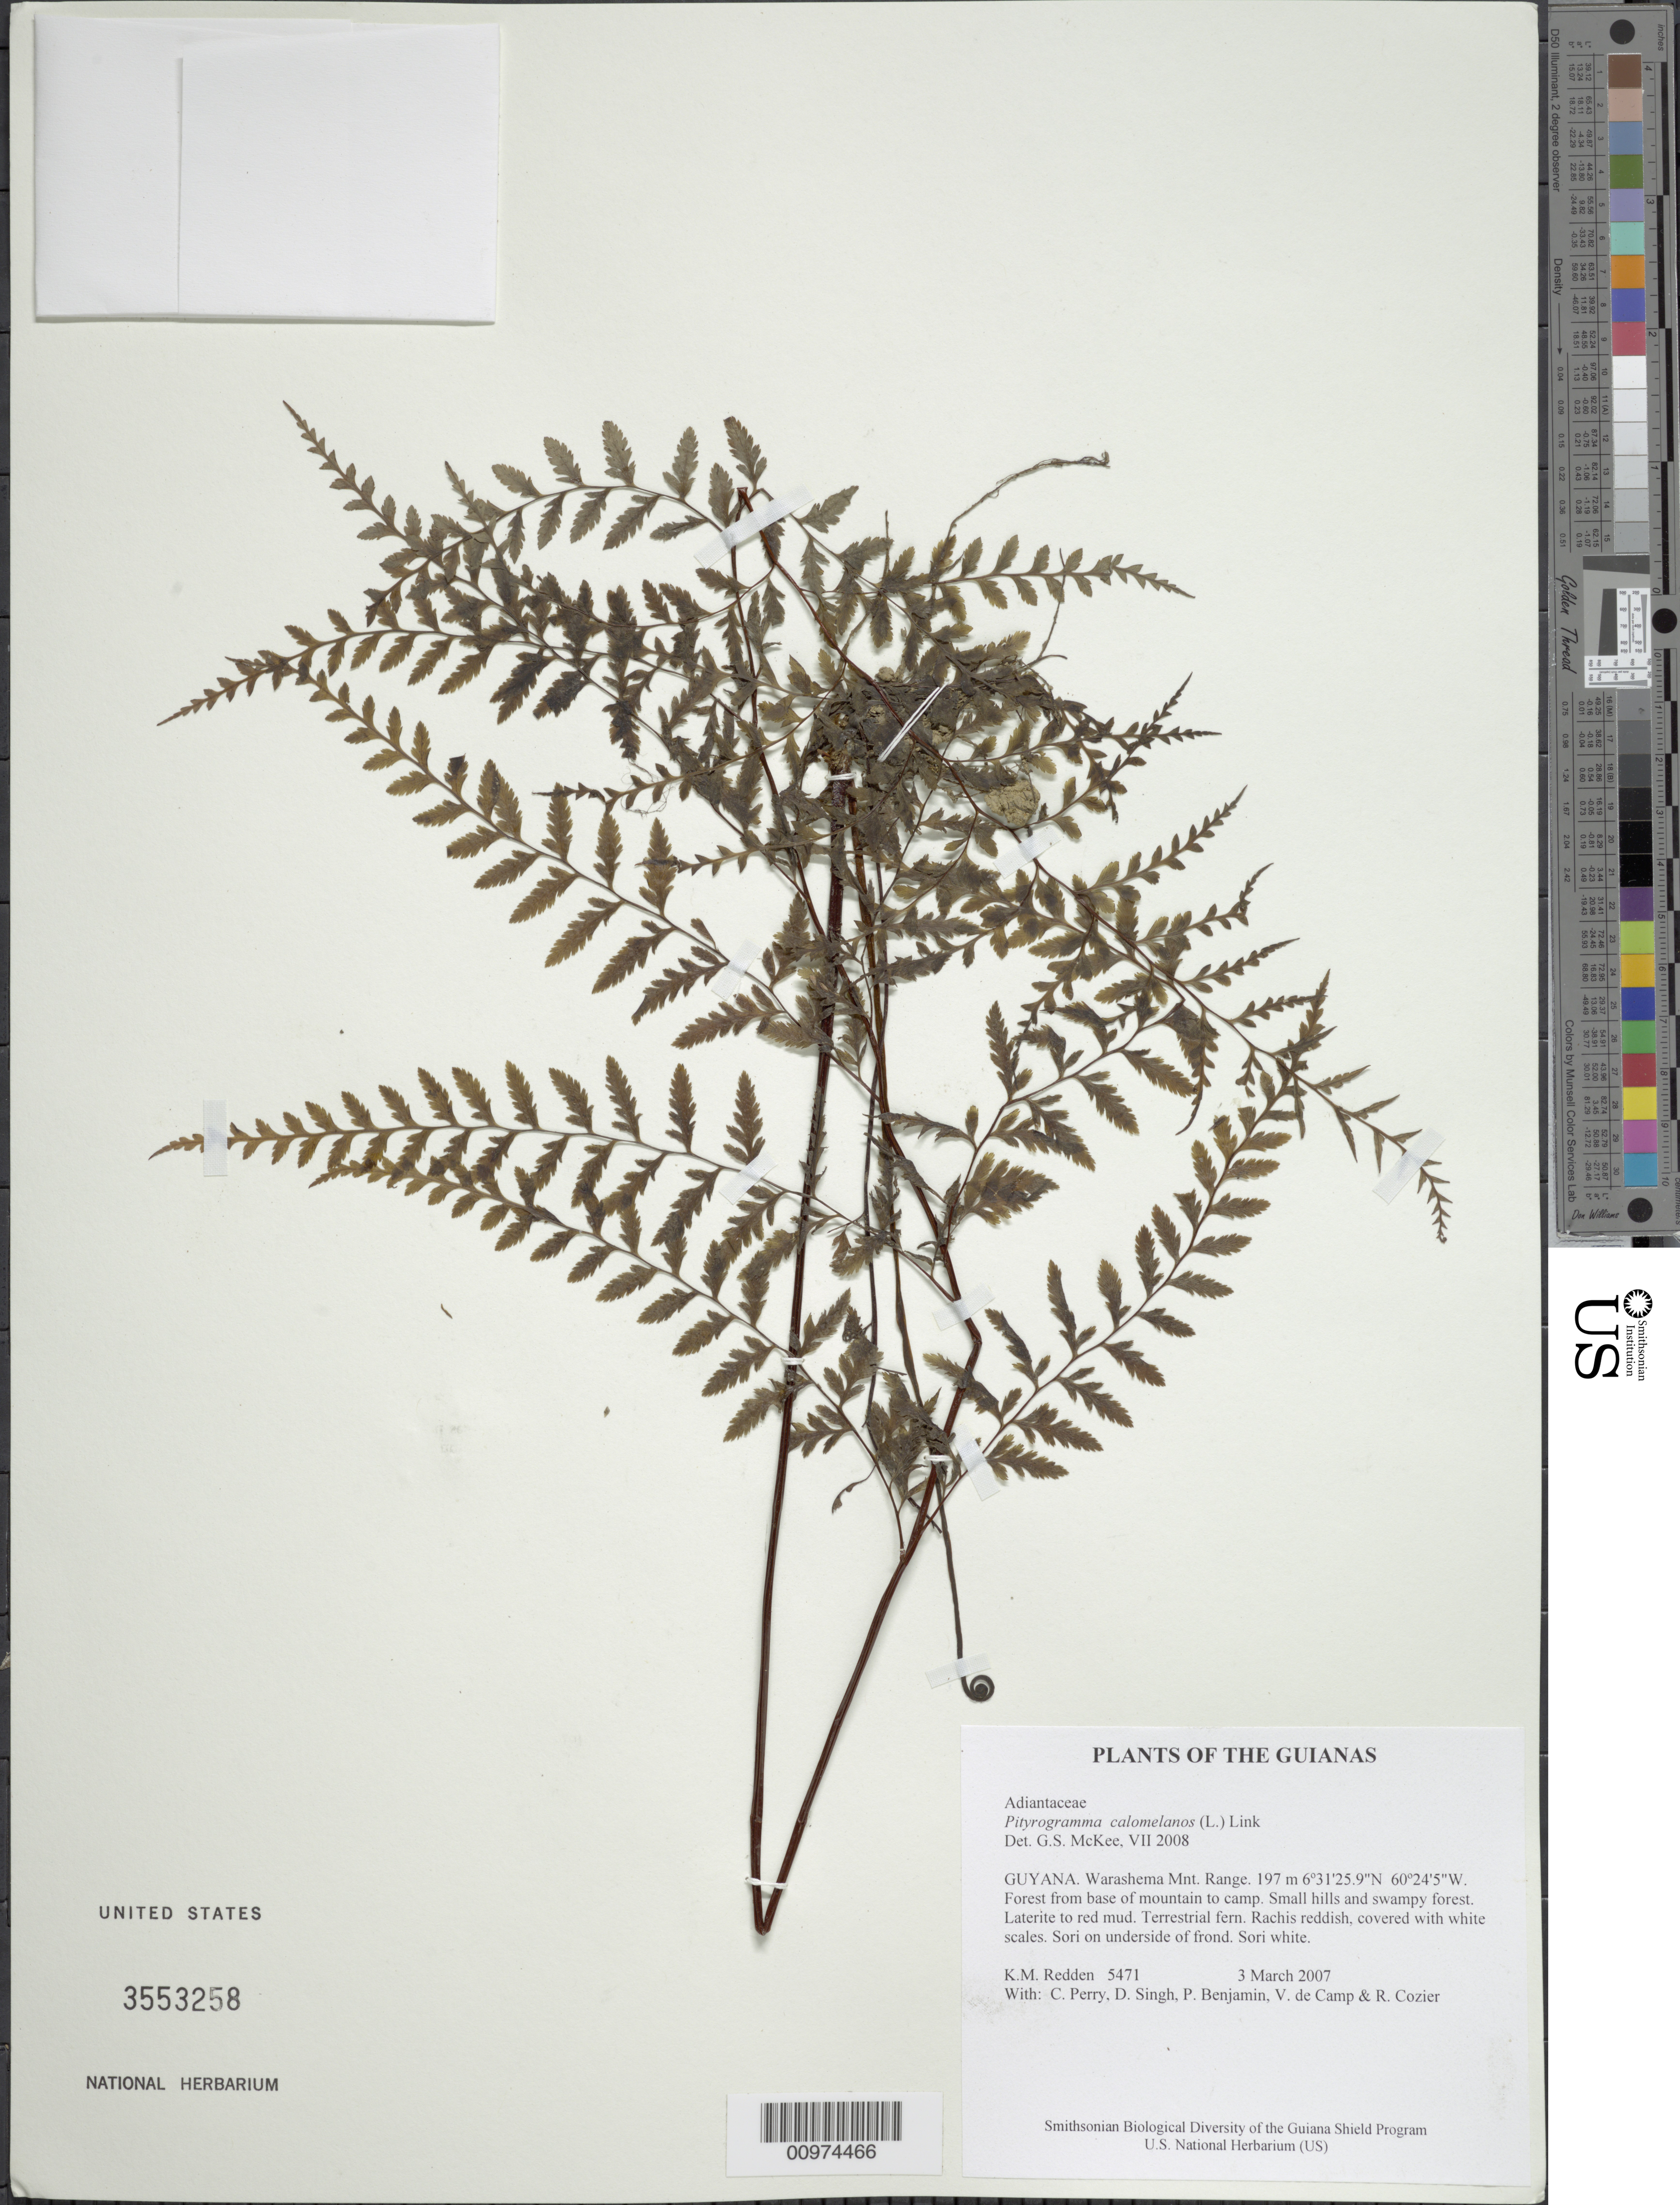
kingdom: Plantae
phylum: Tracheophyta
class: Polypodiopsida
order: Polypodiales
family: Pteridaceae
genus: Pityrogramma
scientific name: Pityrogramma calomelanos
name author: (L.) Link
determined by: McKee, G. S., (US), NMNH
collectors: K. M. Redden, C. Perry, D. Singh, P. Benjamin, V. De Camp & R. Cozier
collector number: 5471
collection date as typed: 3 March 2007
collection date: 2007-03-03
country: Guyana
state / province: Cuyuni-Mazaruni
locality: Warashema Mnt. Range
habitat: Forest from base of mountain to camp. Small hills and swampy forest. Laterite to red mud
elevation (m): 197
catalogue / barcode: US 3553258